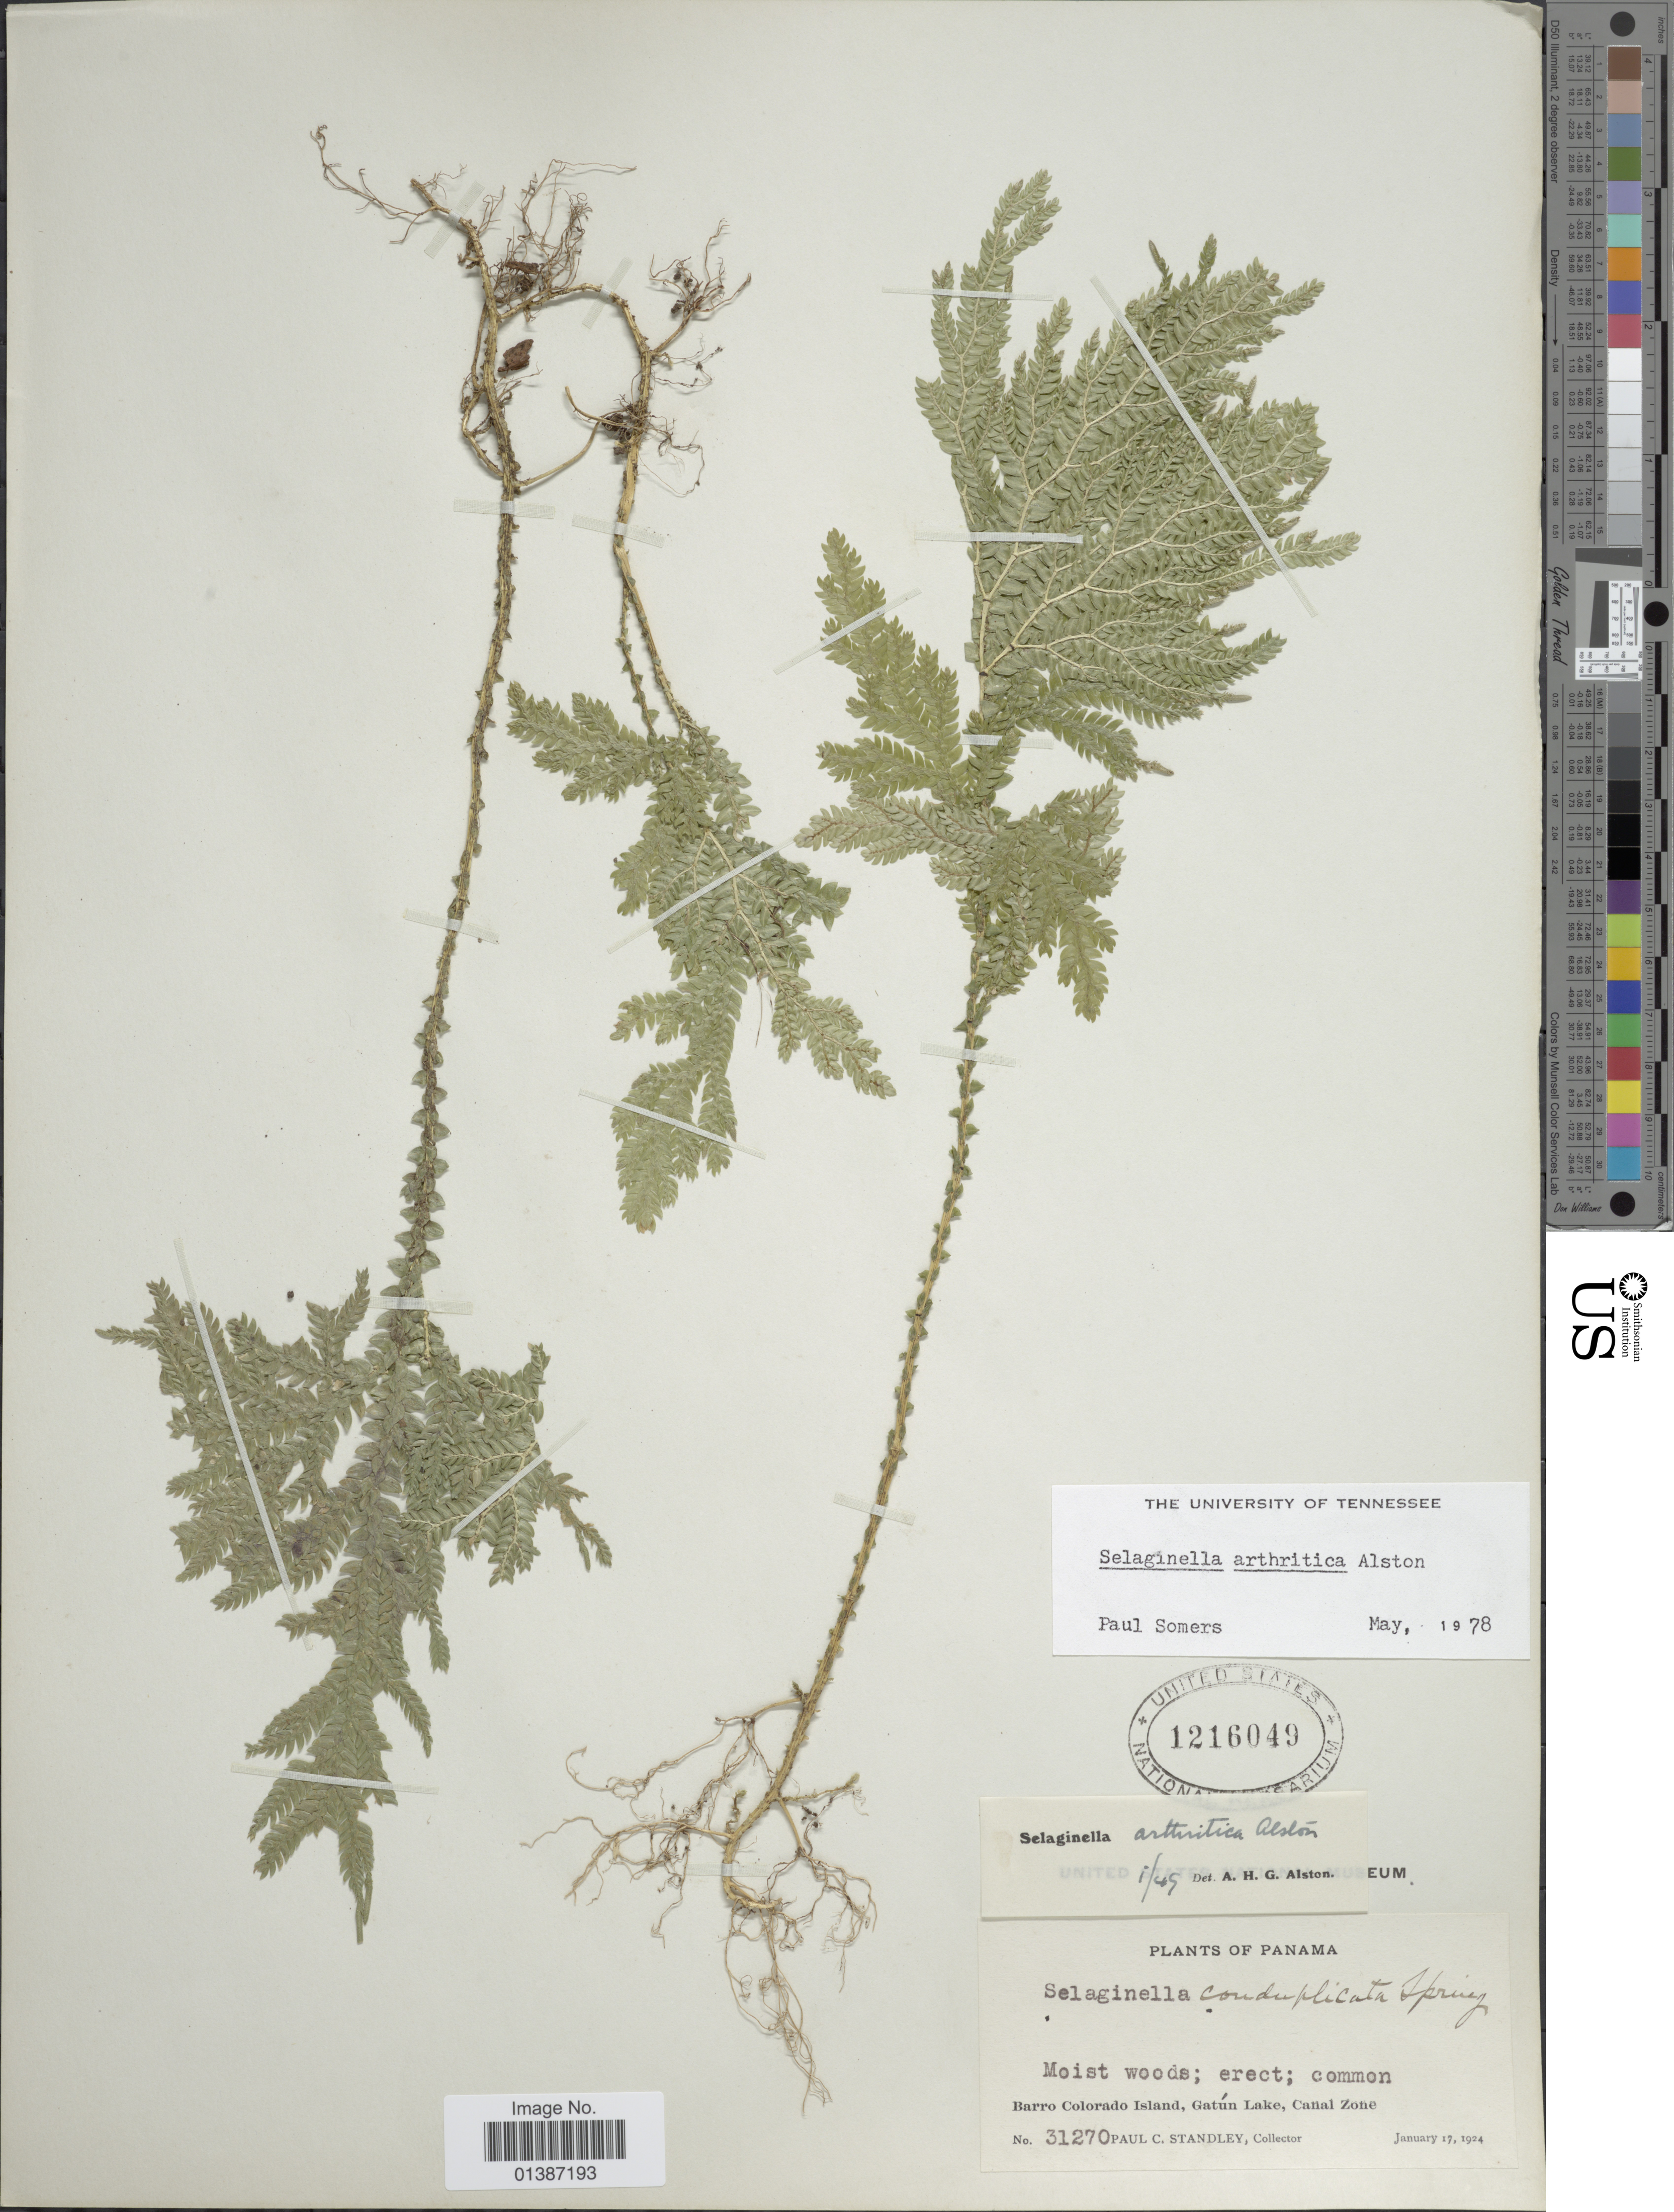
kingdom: Plantae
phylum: Tracheophyta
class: Lycopodiopsida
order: Selaginellales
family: Selaginellaceae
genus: Selaginella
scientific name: Selaginella arthritica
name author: Alston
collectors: P. C. Standley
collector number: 31270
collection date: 1924-01-17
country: Panama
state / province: Panamá Oeste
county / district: Canal Zone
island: Barro Colorado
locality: Barro Colorado Island, Gatún Lake, Canal Zone.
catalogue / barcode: US 1216049